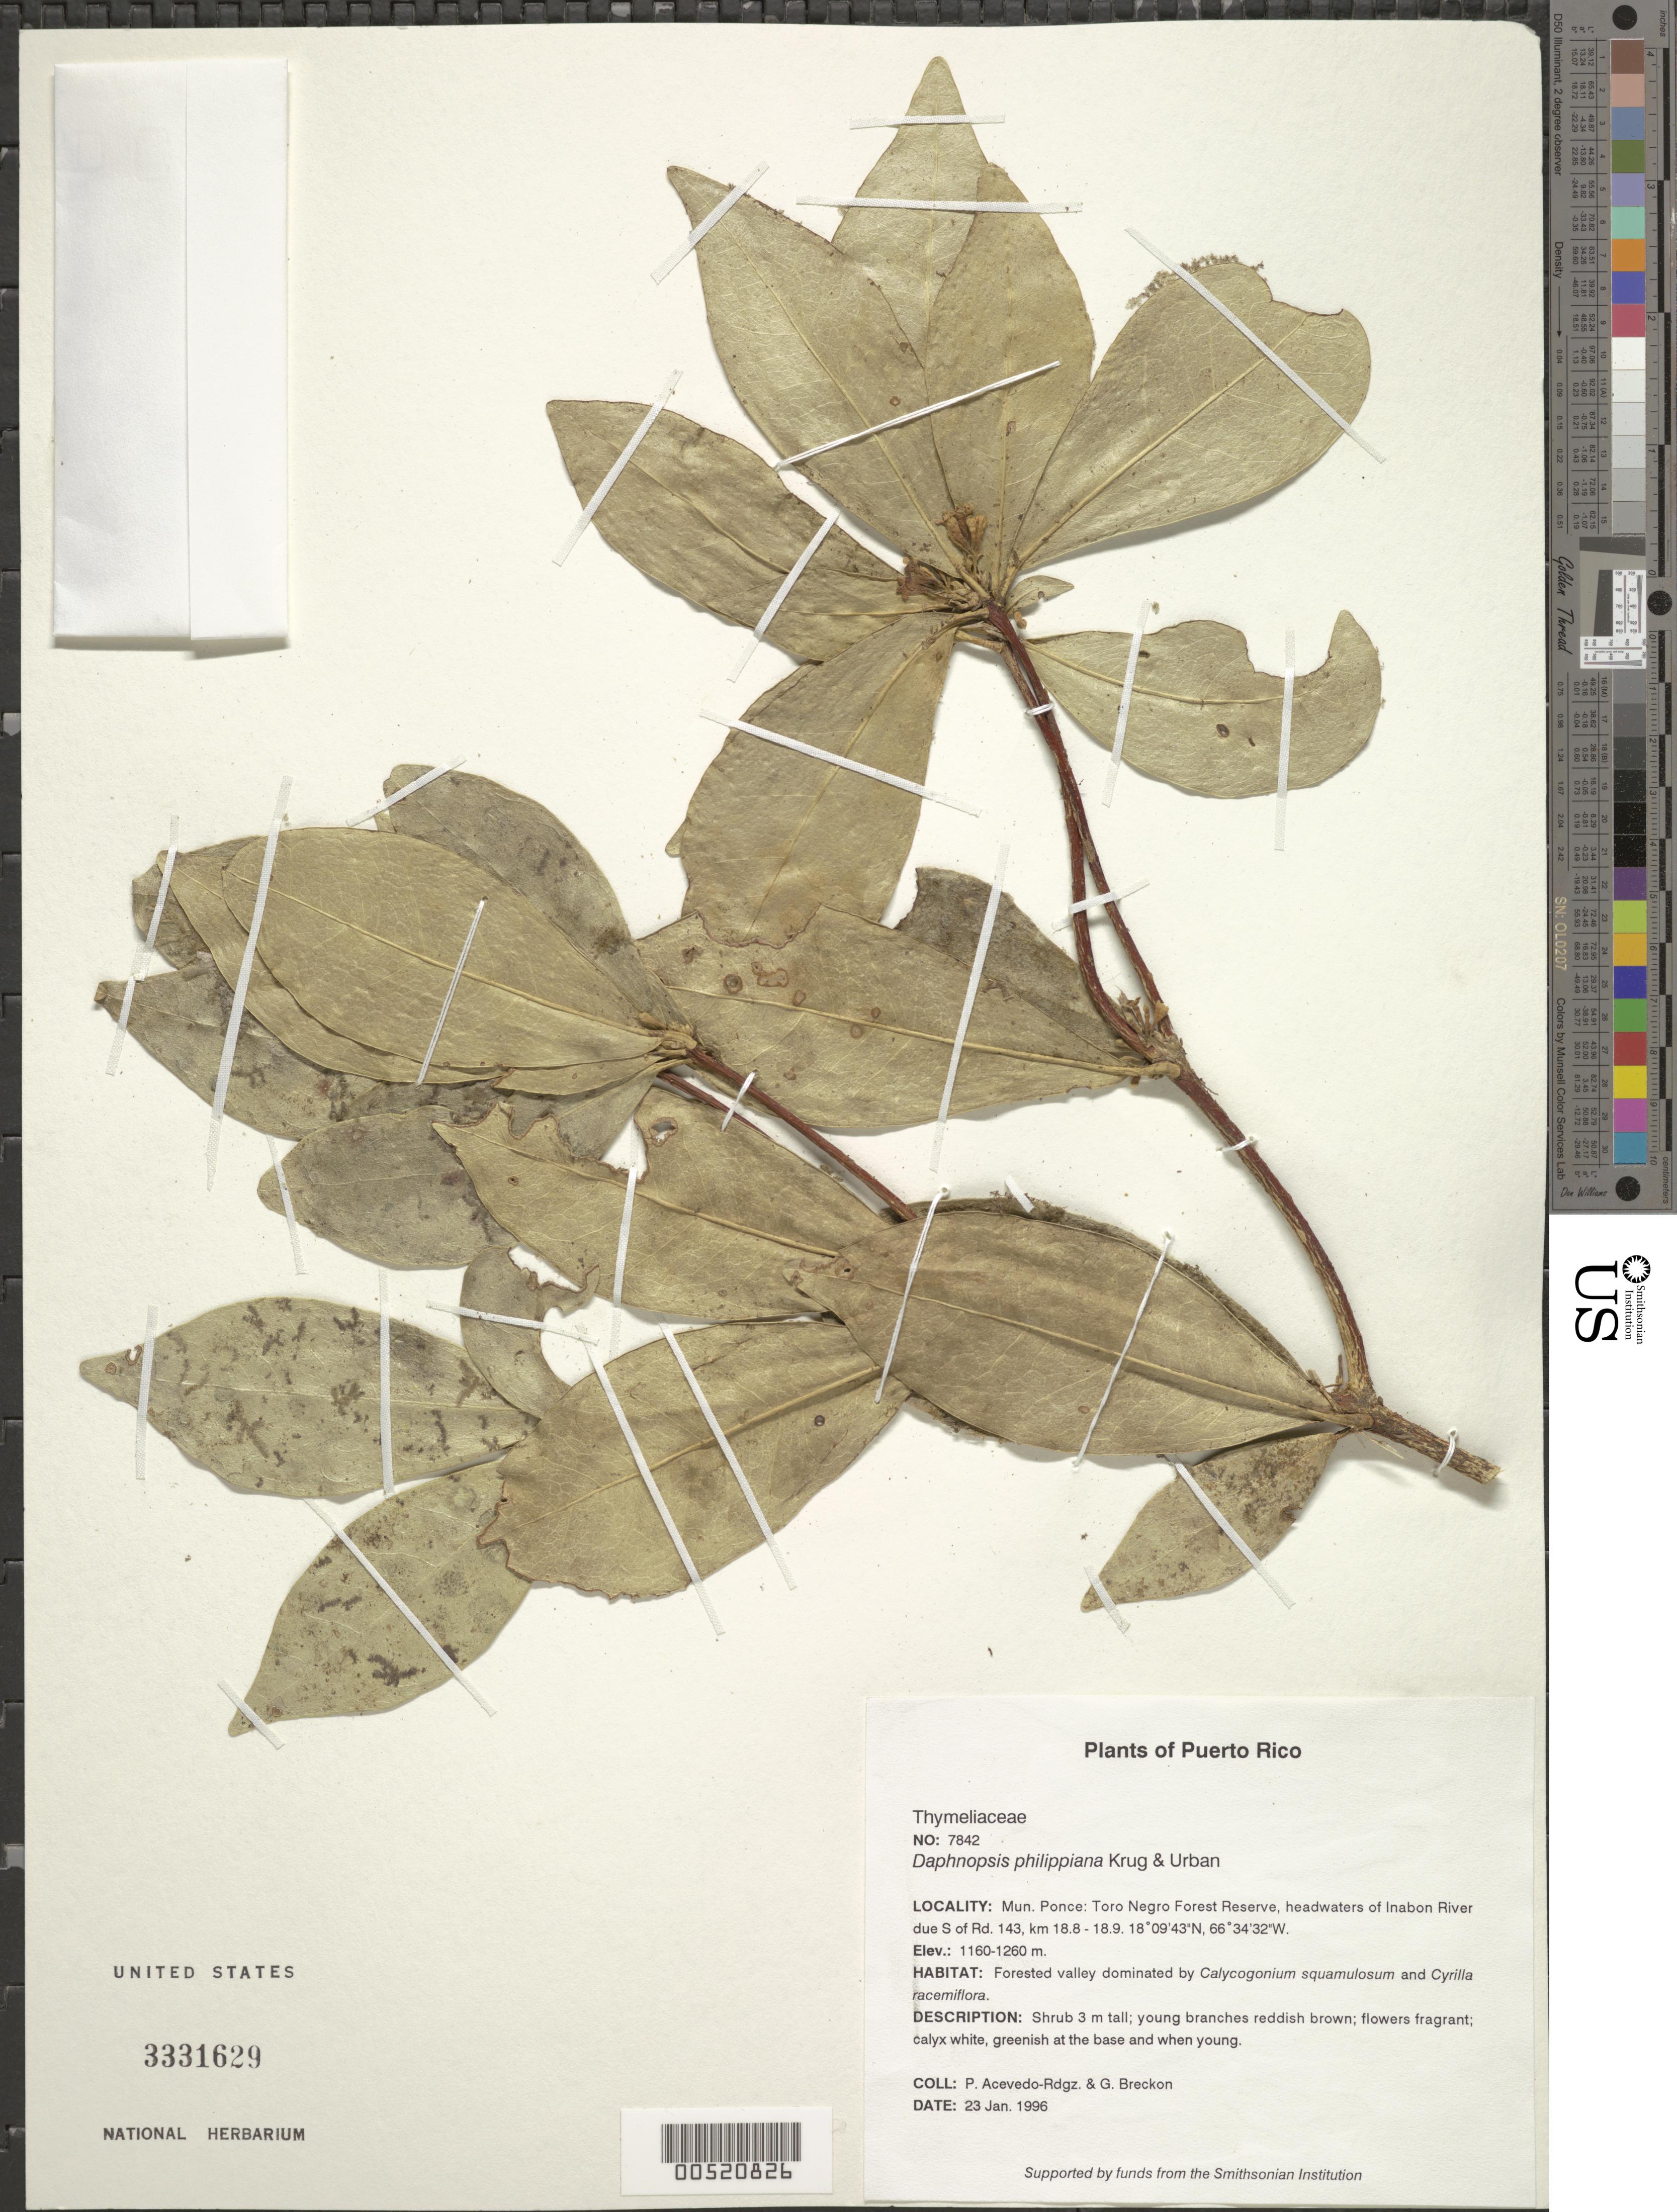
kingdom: Plantae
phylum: Tracheophyta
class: Magnoliopsida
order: Malvales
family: Thymelaeaceae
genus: Daphnopsis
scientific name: Daphnopsis philippiana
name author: Krug & Urb.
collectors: P. Acevedo-Rodr. & G. J. Breckon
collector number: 7842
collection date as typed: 23 Jan 1996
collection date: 1996-01-23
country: Puerto Rico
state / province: Ponce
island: Puerto Rico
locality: Ponce: Jayuya, Toro Negro Forest Reserve, headwaters of Inabon River due S of Rd. 143, km 18.8 - 18.9.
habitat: Forested valley dominated by Calycogonium squamulosum and Cyrilla racemiflora.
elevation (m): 1160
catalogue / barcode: US 3331629